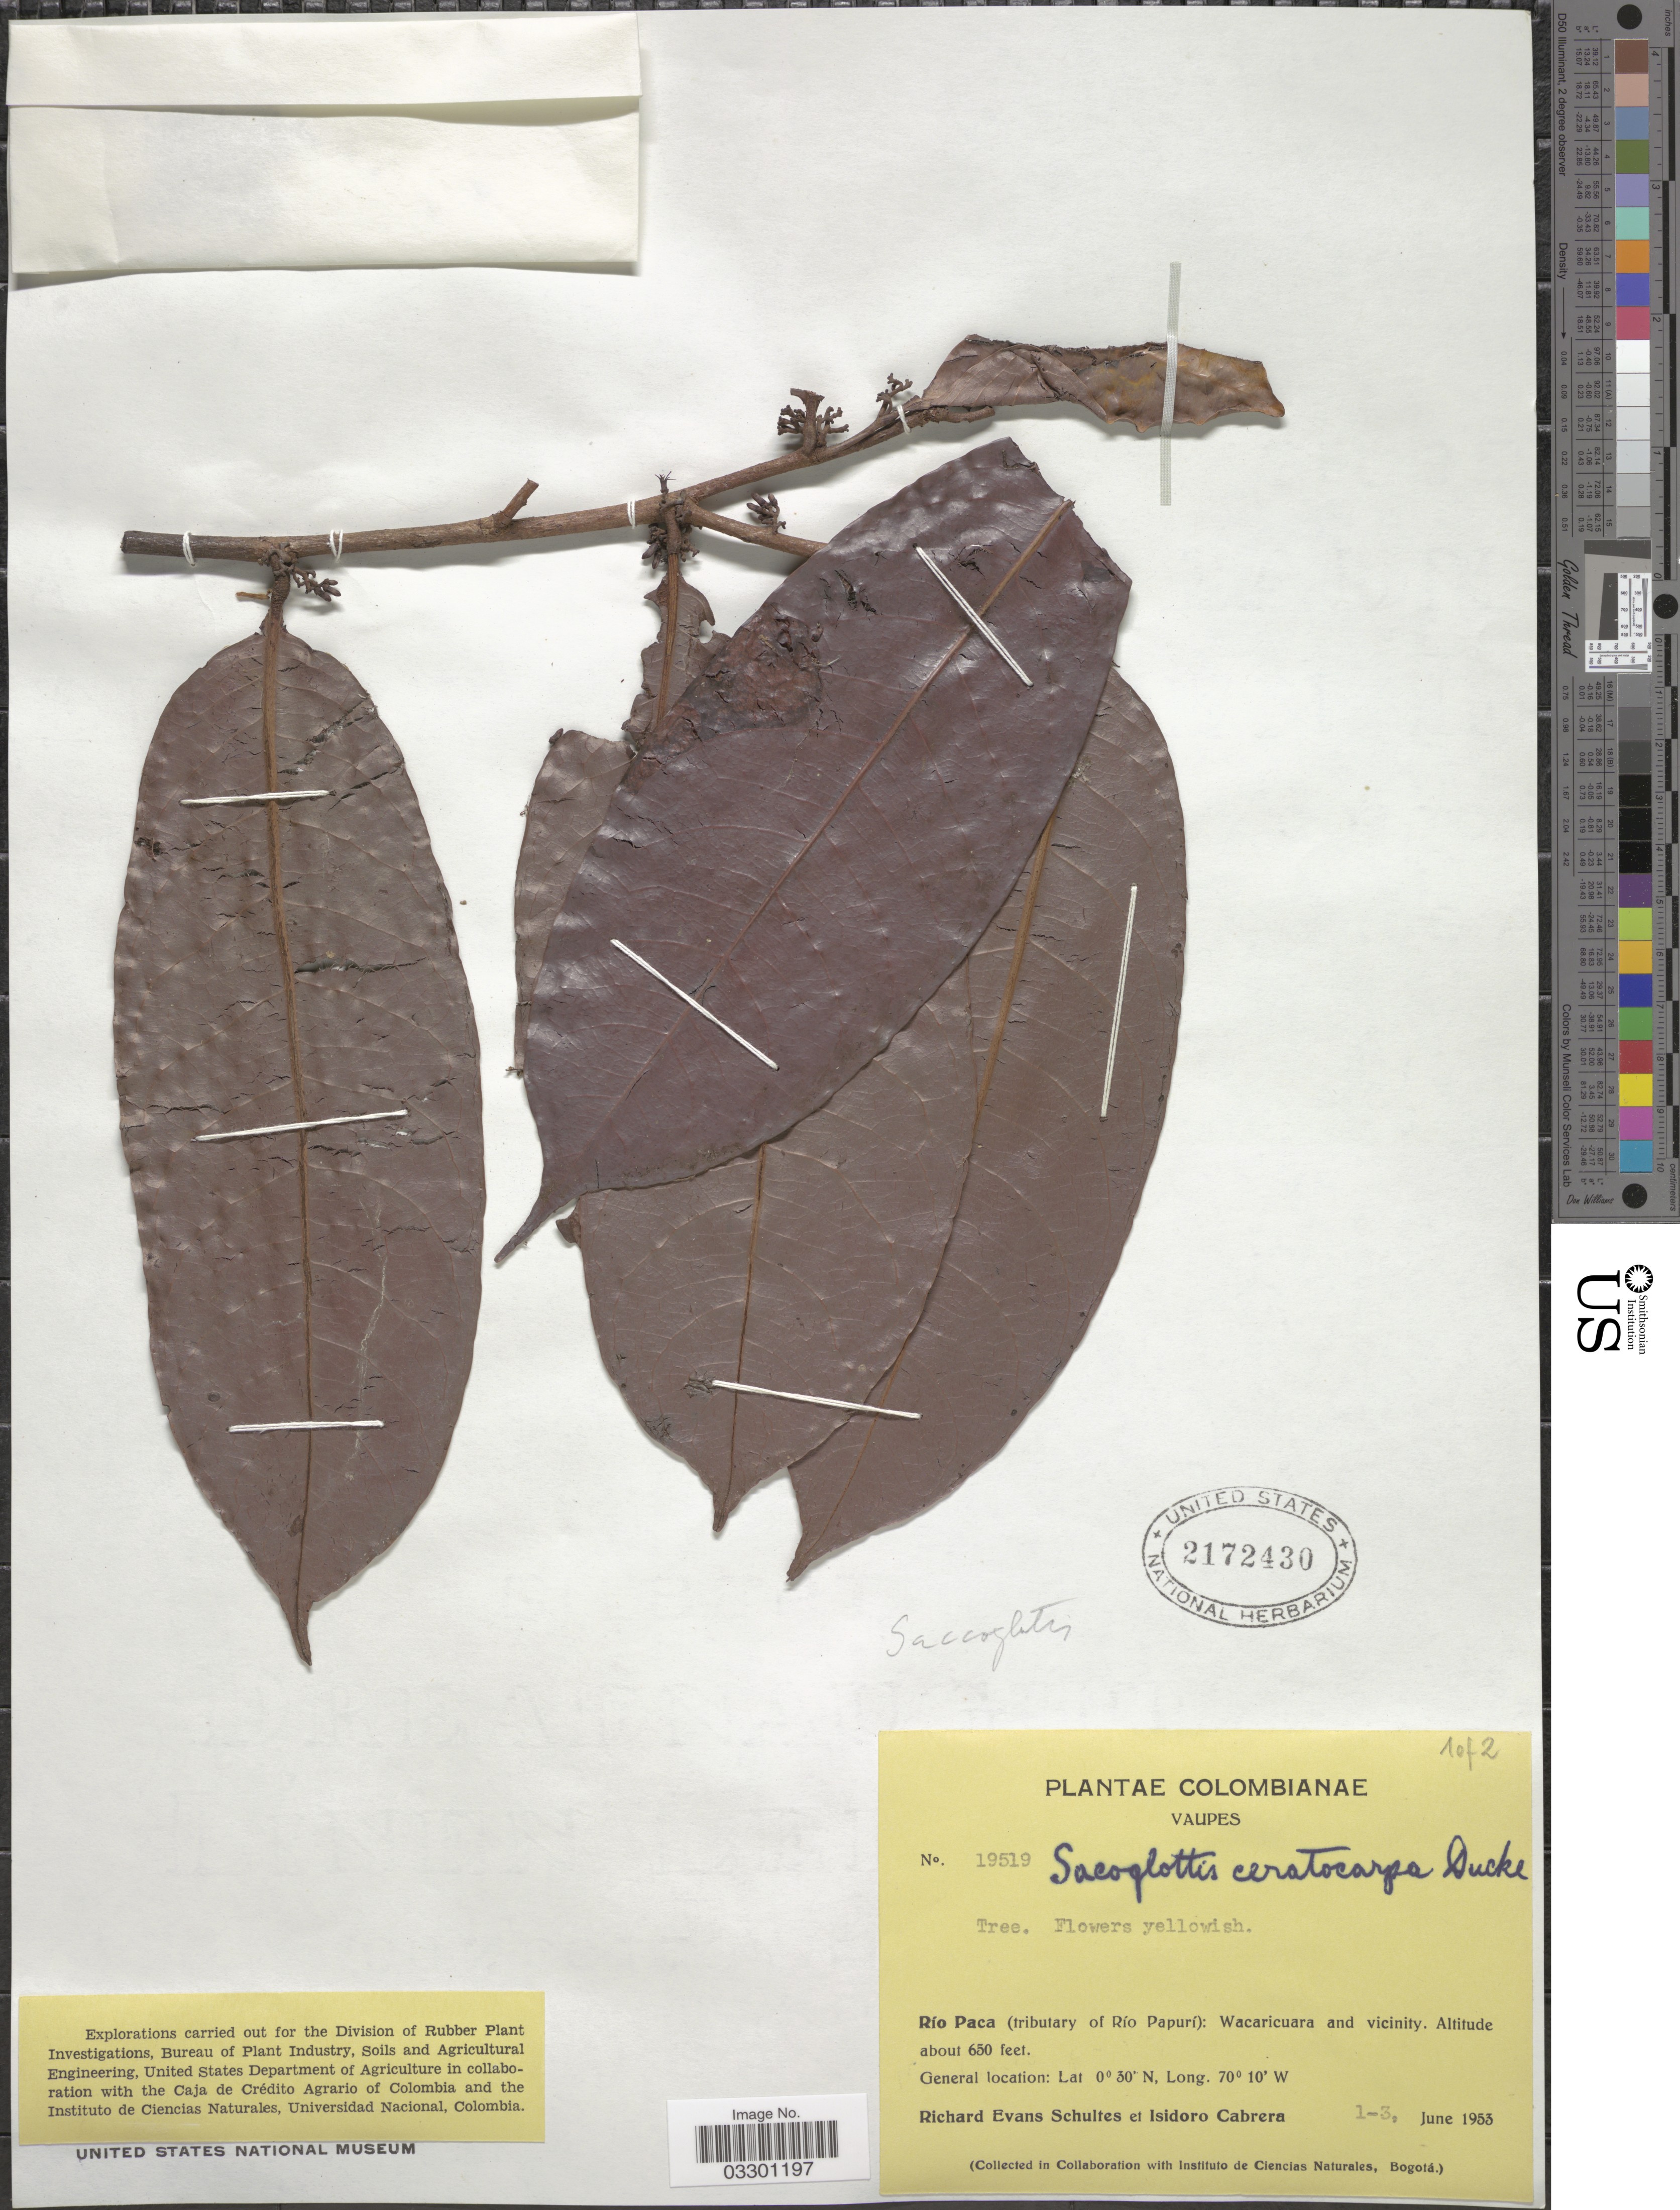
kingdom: Plantae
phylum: Tracheophyta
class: Magnoliopsida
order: Malpighiales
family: Humiriaceae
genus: Sacoglottis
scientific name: Sacoglottis ceratocarpa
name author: Ducke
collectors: R. E. Schultes & I. Cabrera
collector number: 19519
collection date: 1953-06-01/1953-06-03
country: Colombia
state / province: Vaupés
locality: Río Paca (tributary of Río Papurí): Wacaricuara and vicinity.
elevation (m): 198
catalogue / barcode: US 2172430